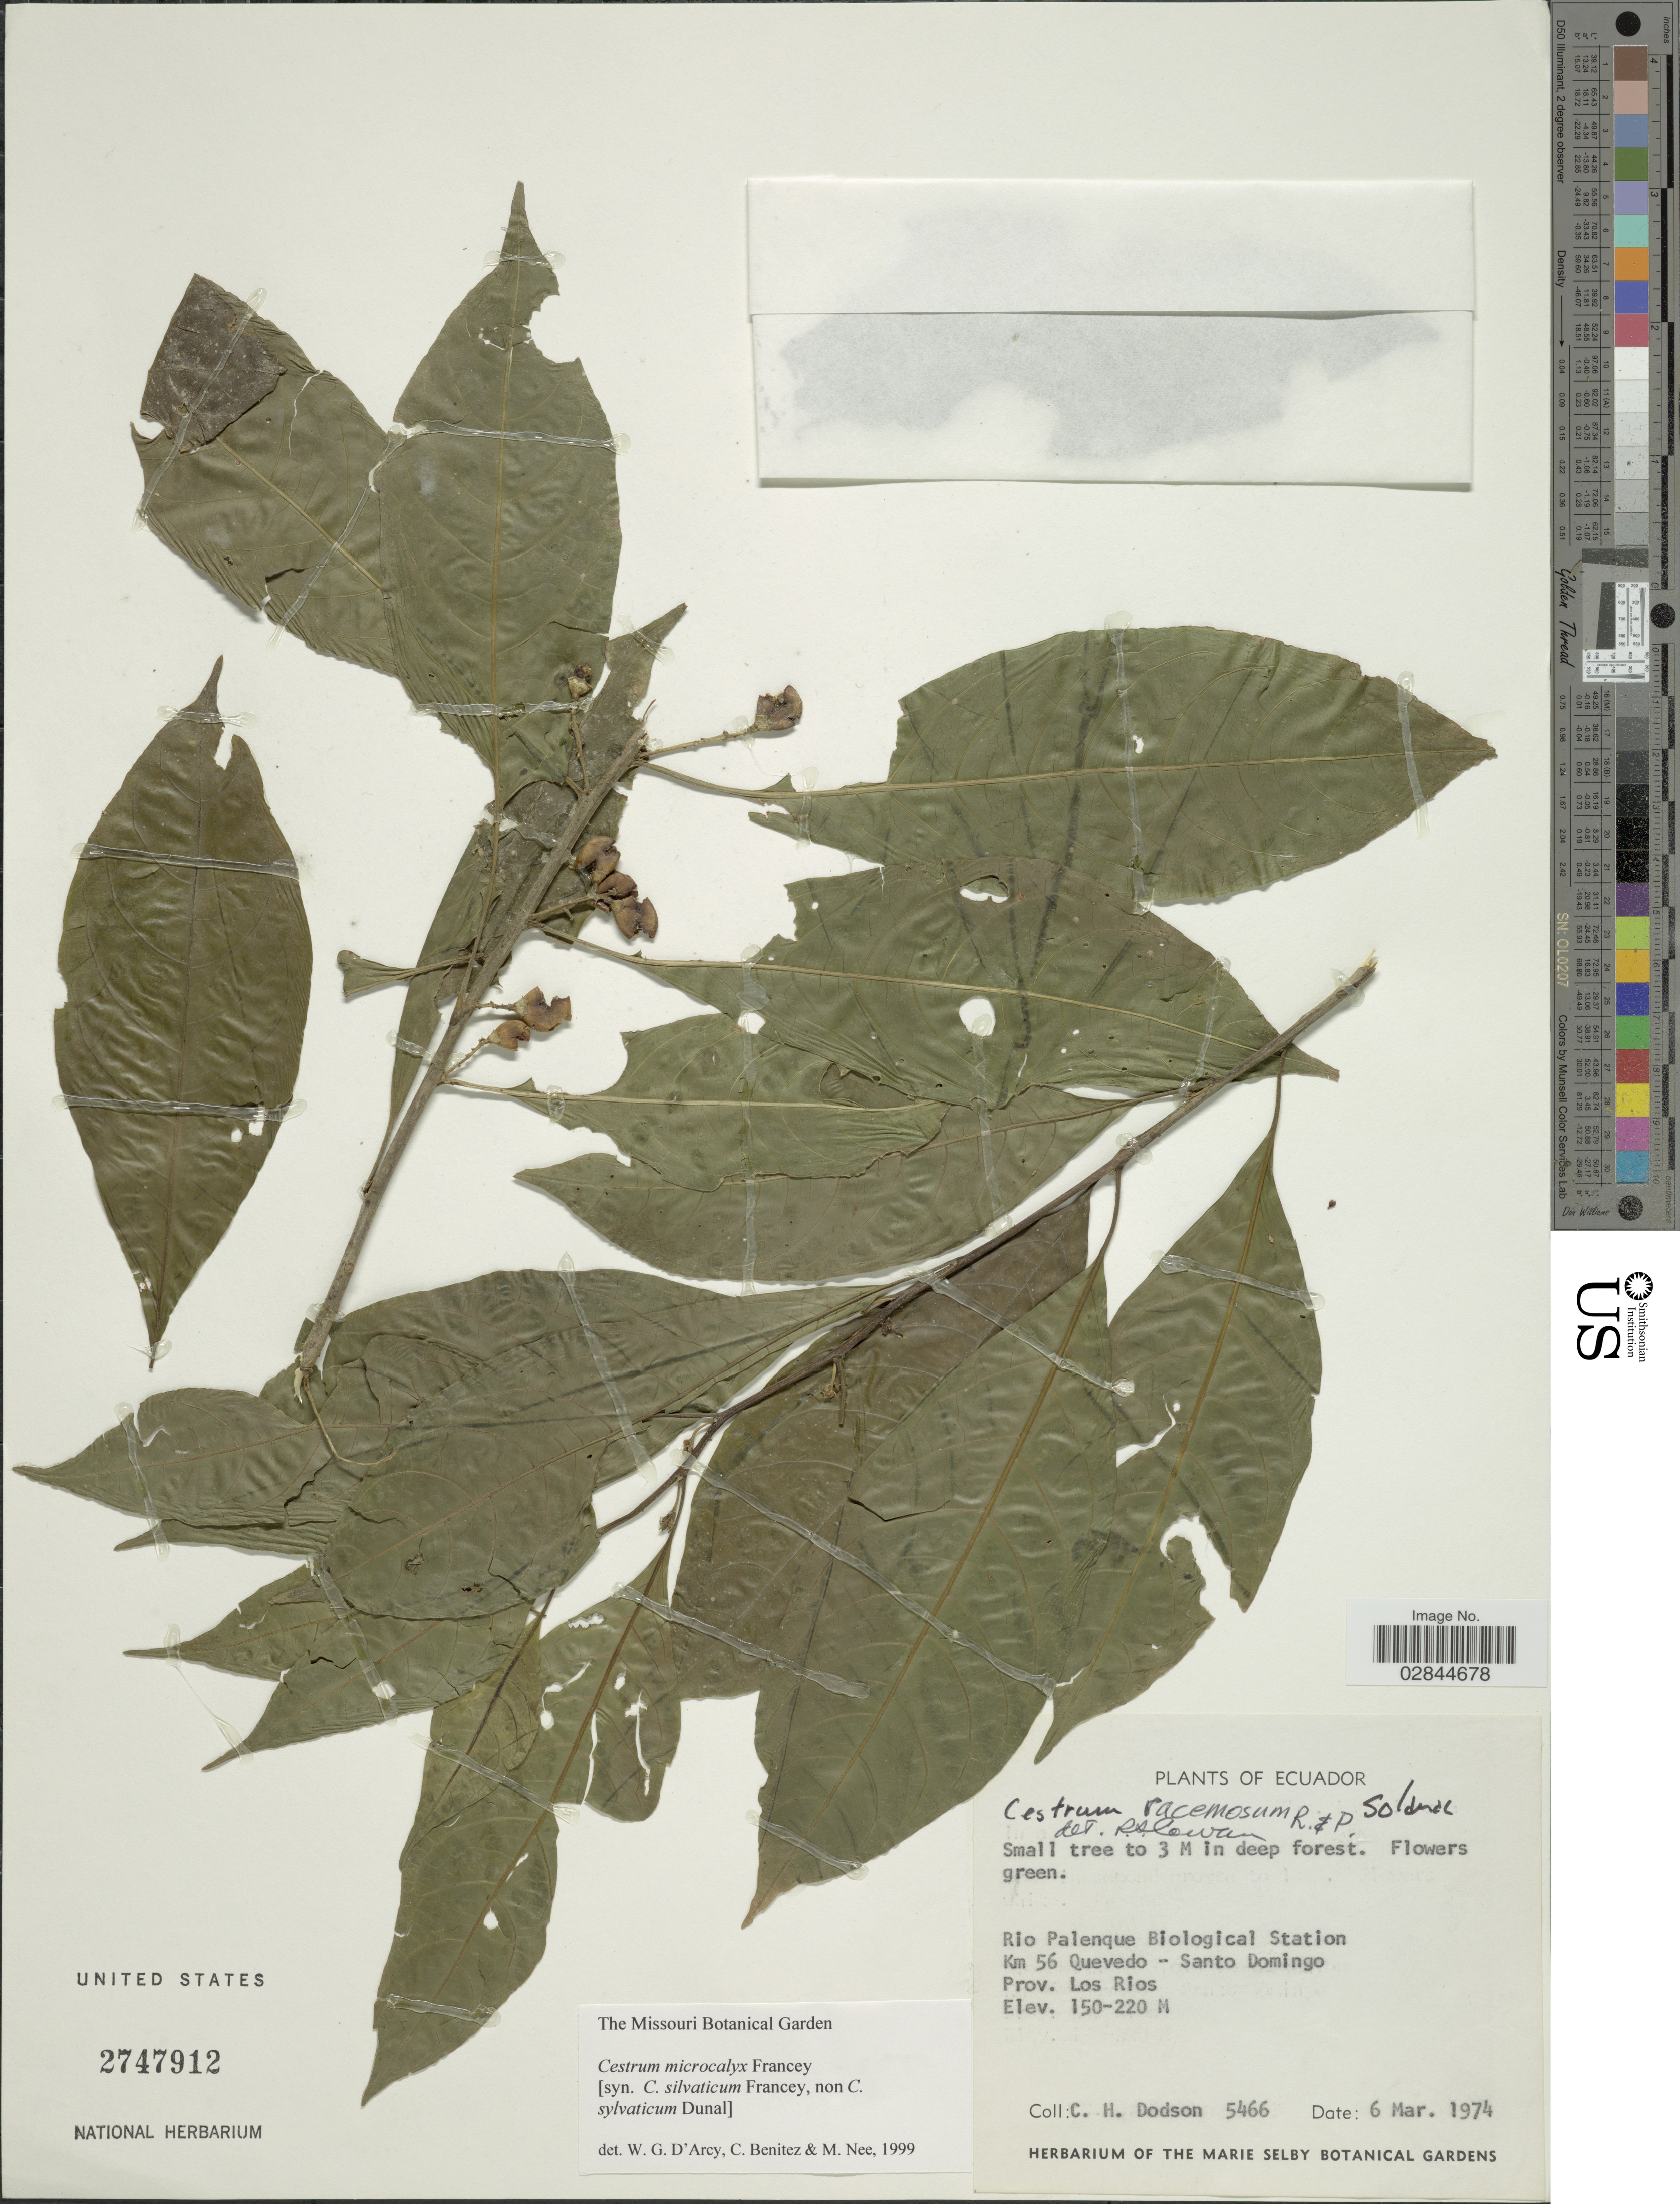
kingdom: Plantae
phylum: Tracheophyta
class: Magnoliopsida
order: Solanales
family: Solanaceae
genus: Cestrum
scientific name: Cestrum microcalyx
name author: Francey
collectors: C. H. Dodson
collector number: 5466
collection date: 1974-03-06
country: Ecuador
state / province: Los Ríos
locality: Rio Palenque Biological Station. Km 56 Quevedo- Santo Domingo.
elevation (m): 150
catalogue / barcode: US 2747912